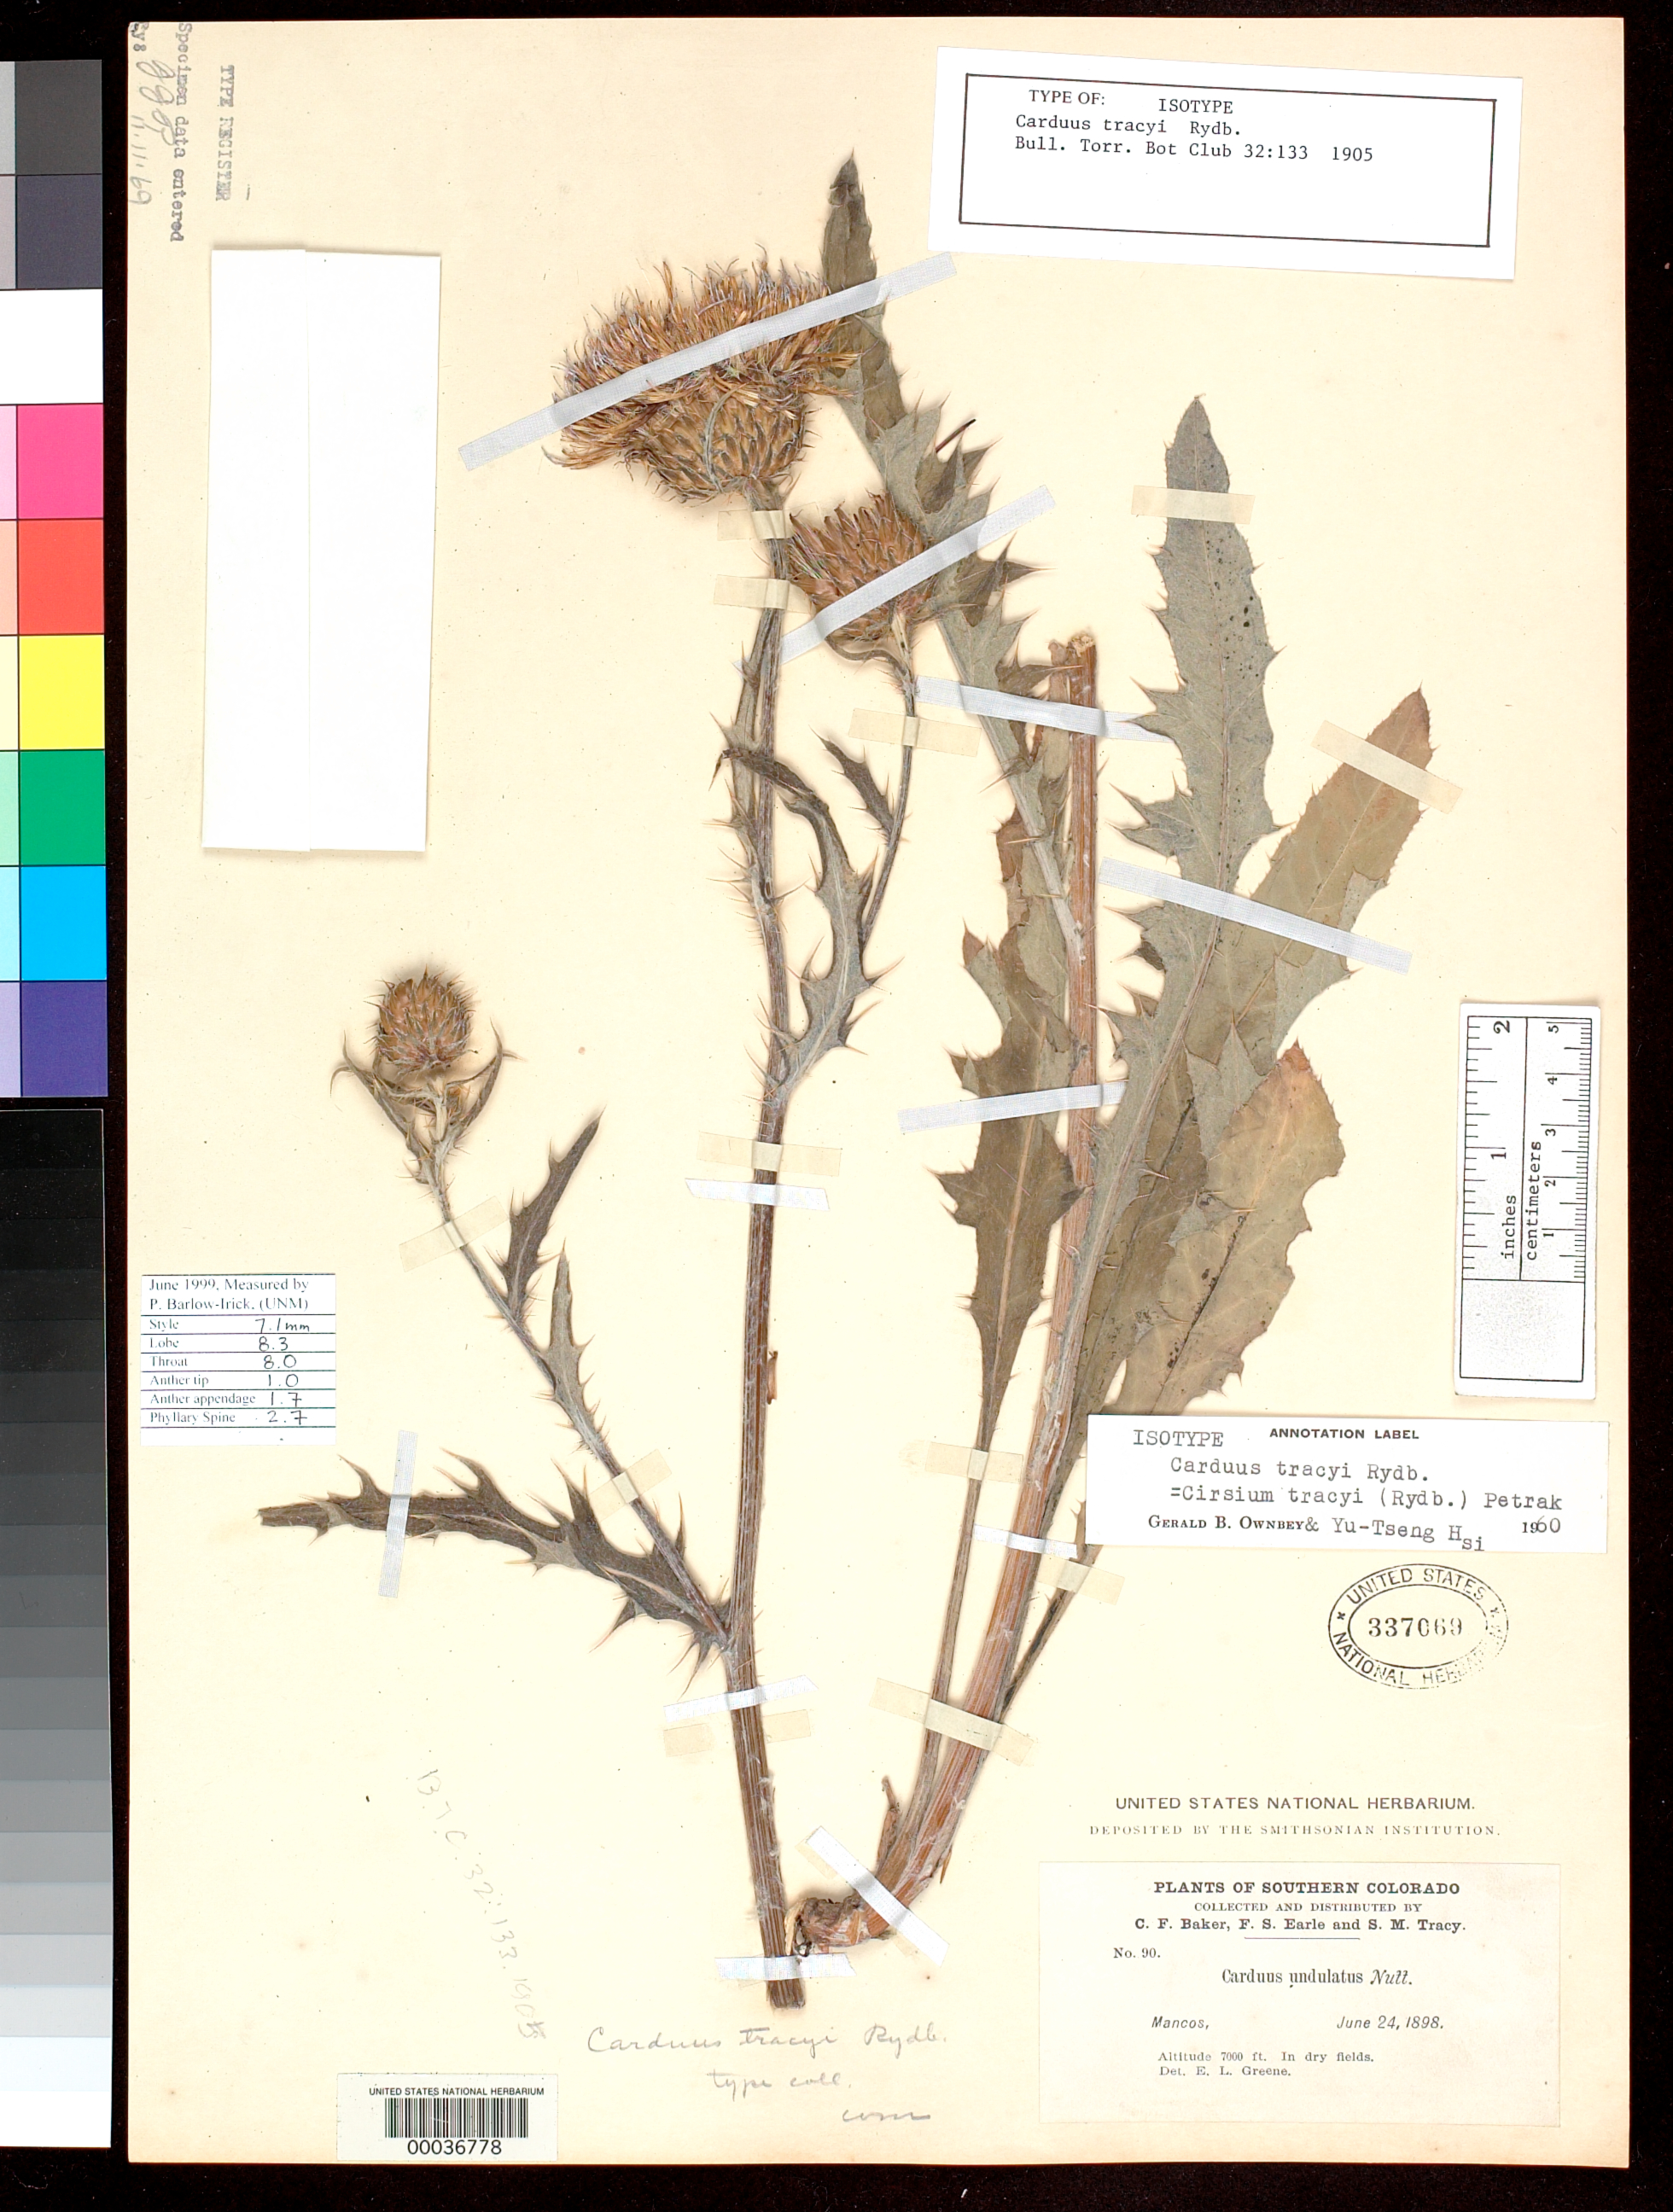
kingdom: Plantae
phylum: Tracheophyta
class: Magnoliopsida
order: Asterales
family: Asteraceae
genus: Carduus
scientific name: Carduus tracyi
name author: Rydb.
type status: Isotype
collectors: C. F. Baker, F. S. Earle & S. M. Tracy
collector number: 90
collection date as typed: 24 Jun 1898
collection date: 1898-06-24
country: United States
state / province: Colorado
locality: Mancos; alt 7000 ft.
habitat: In dry fields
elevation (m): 2134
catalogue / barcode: US 337069